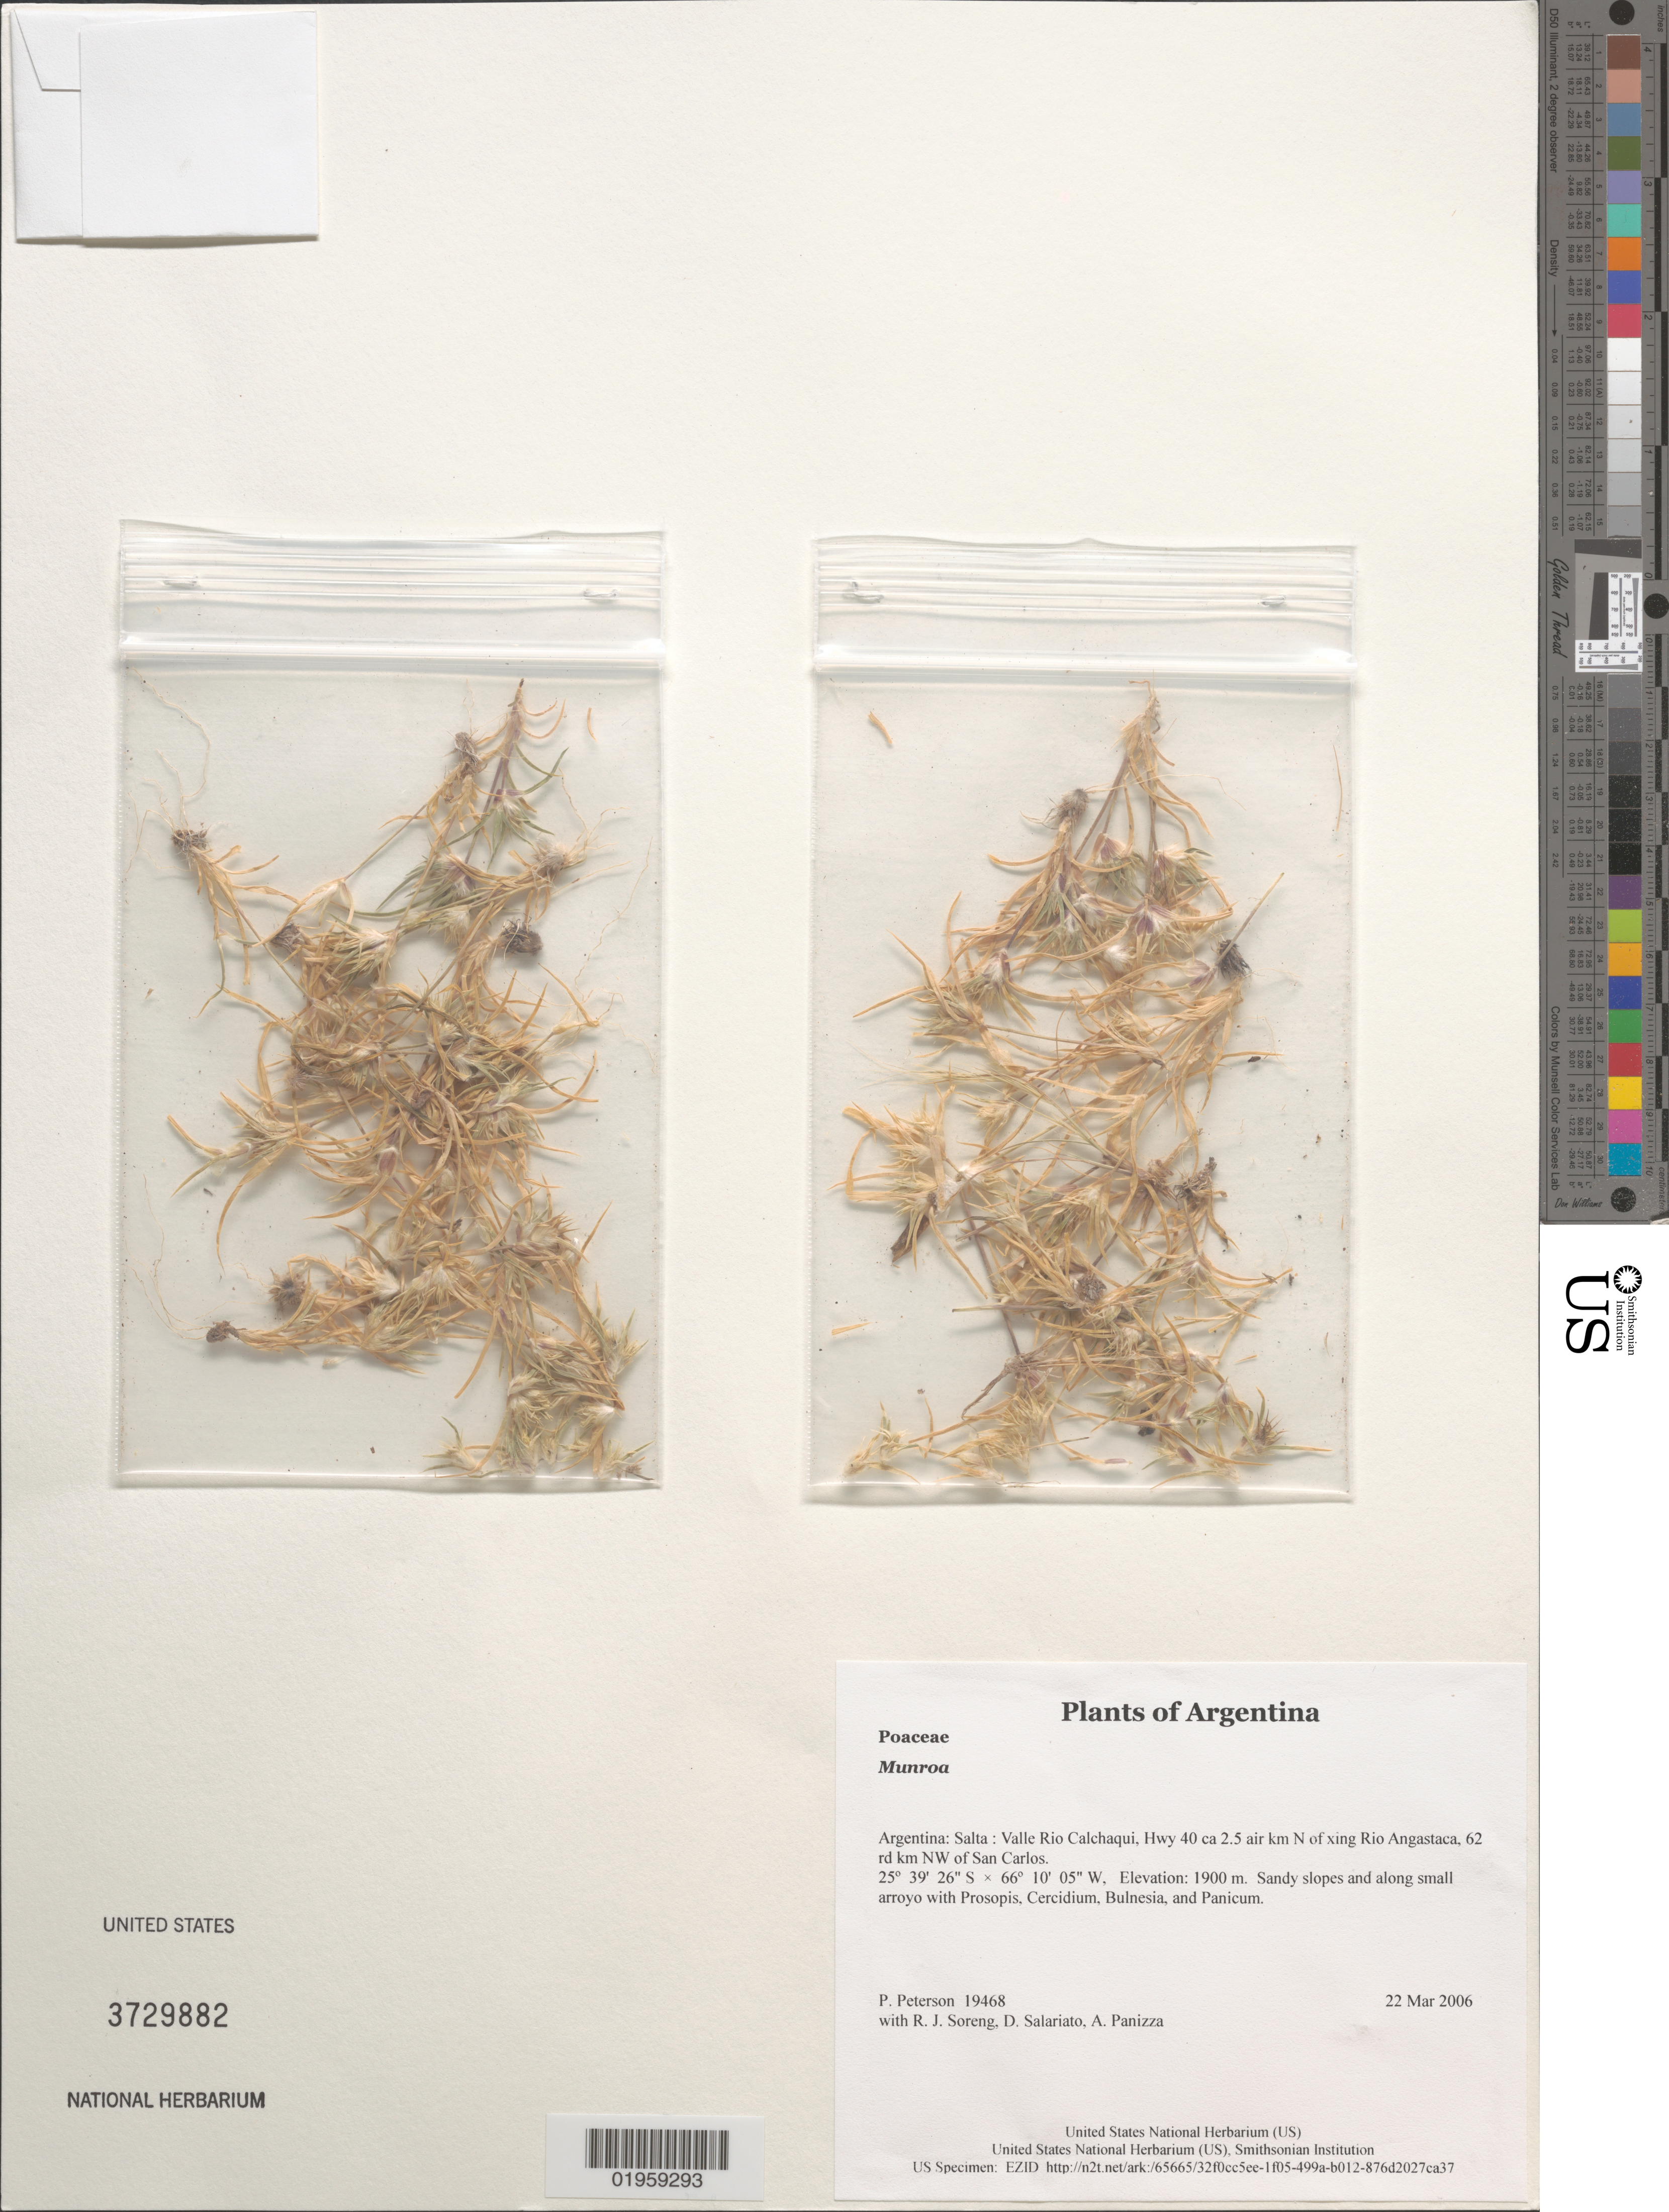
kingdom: Plantae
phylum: Tracheophyta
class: Liliopsida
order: Poales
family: Poaceae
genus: Munroa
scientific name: Munroa sp.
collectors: P. M. Peterson, R. J. Soreng, D. Salariato & A. Panizza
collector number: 19468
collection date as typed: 22 Mar 2006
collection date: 2006-03-22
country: Argentina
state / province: Salta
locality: Valle Rio Calchaqui, Hwy 40 ca 2.5 air km N of xing Rio Angastaca, 62 rd km NW of San Carlos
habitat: Sandy slopes and along small arroyo with Prosopis, Cercidium, Bulnesia, and Panicum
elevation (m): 1900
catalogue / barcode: US 3729882